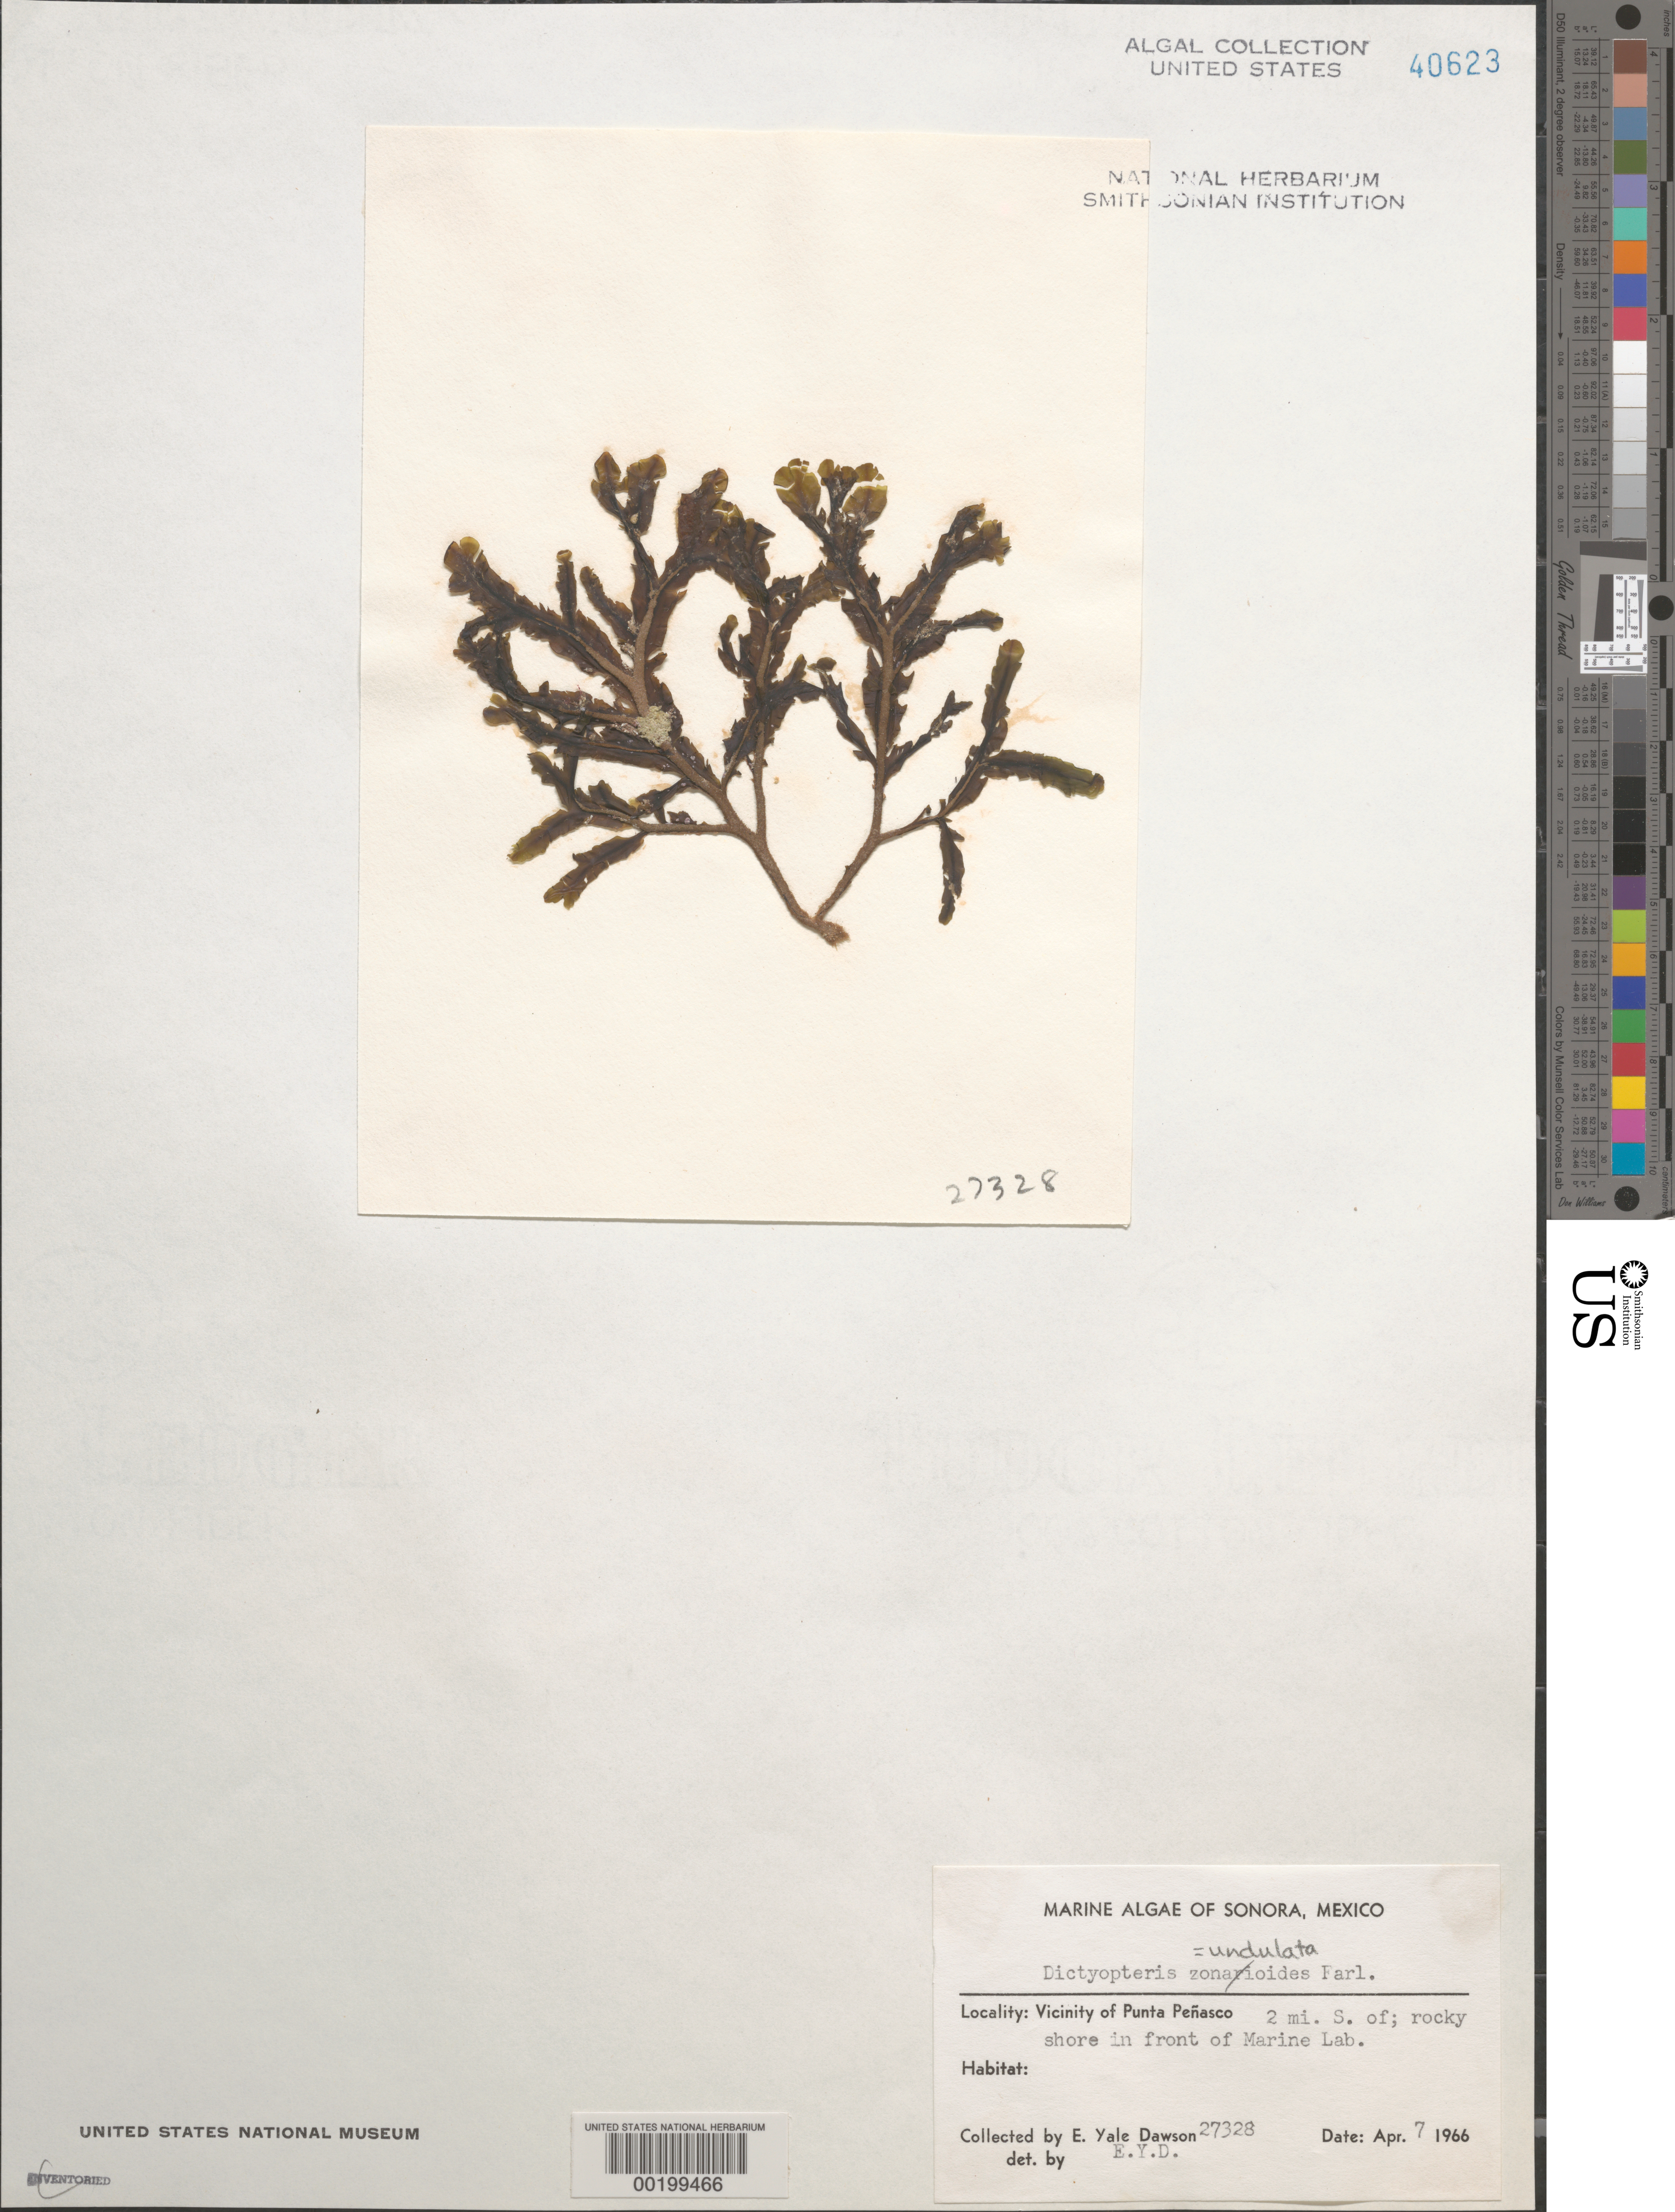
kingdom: Chromista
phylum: Ochrophyta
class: Phaeophyceae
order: Dictyotales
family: Dictyotaceae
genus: Dictyopteris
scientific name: Dictyopteris undulata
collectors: E. Y. Dawson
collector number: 27328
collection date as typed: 07 Apr 1966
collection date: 1966-04-07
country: Mexico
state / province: Sonora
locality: Marine laboratory shore, 2 miles south of Punta Penasco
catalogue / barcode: US 40623